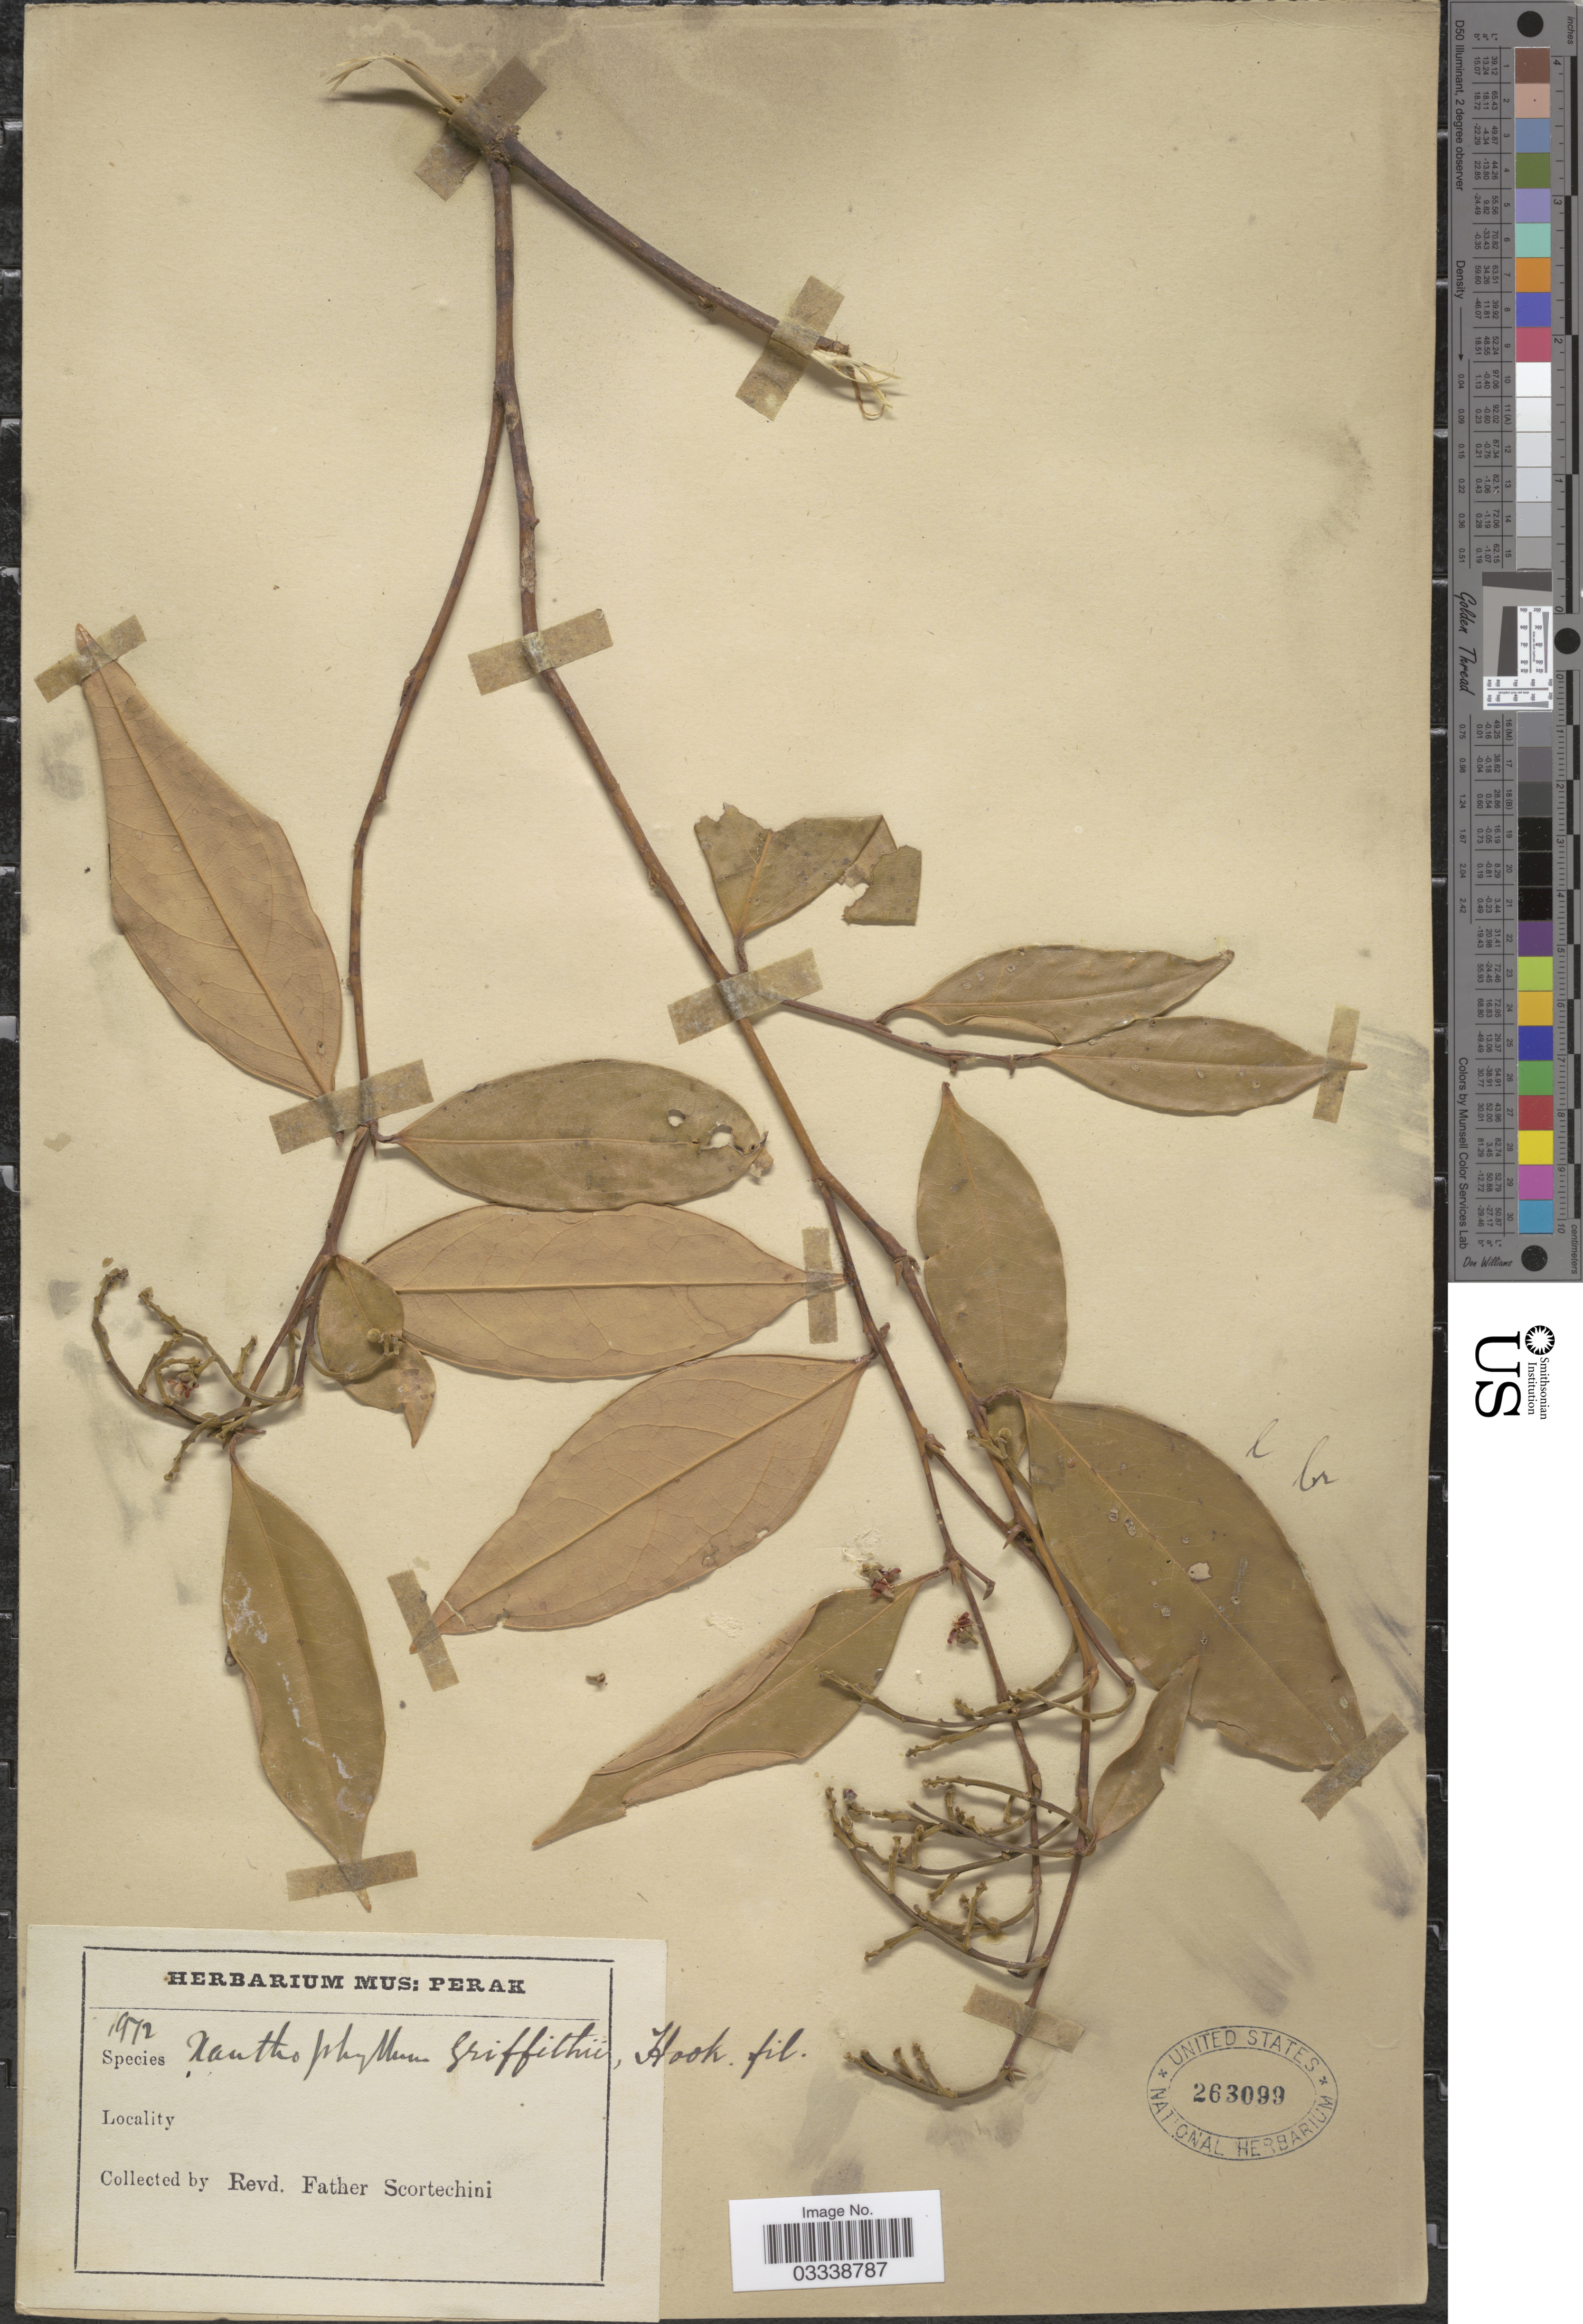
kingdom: Plantae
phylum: Tracheophyta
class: Magnoliopsida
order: Fabales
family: Polygalaceae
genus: Xanthophyllum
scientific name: Xanthophyllum griffithii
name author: Hook. f. ex A.W. Benn.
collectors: Fr. Scortechini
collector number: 1972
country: Malaysia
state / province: Perak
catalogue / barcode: US 263099